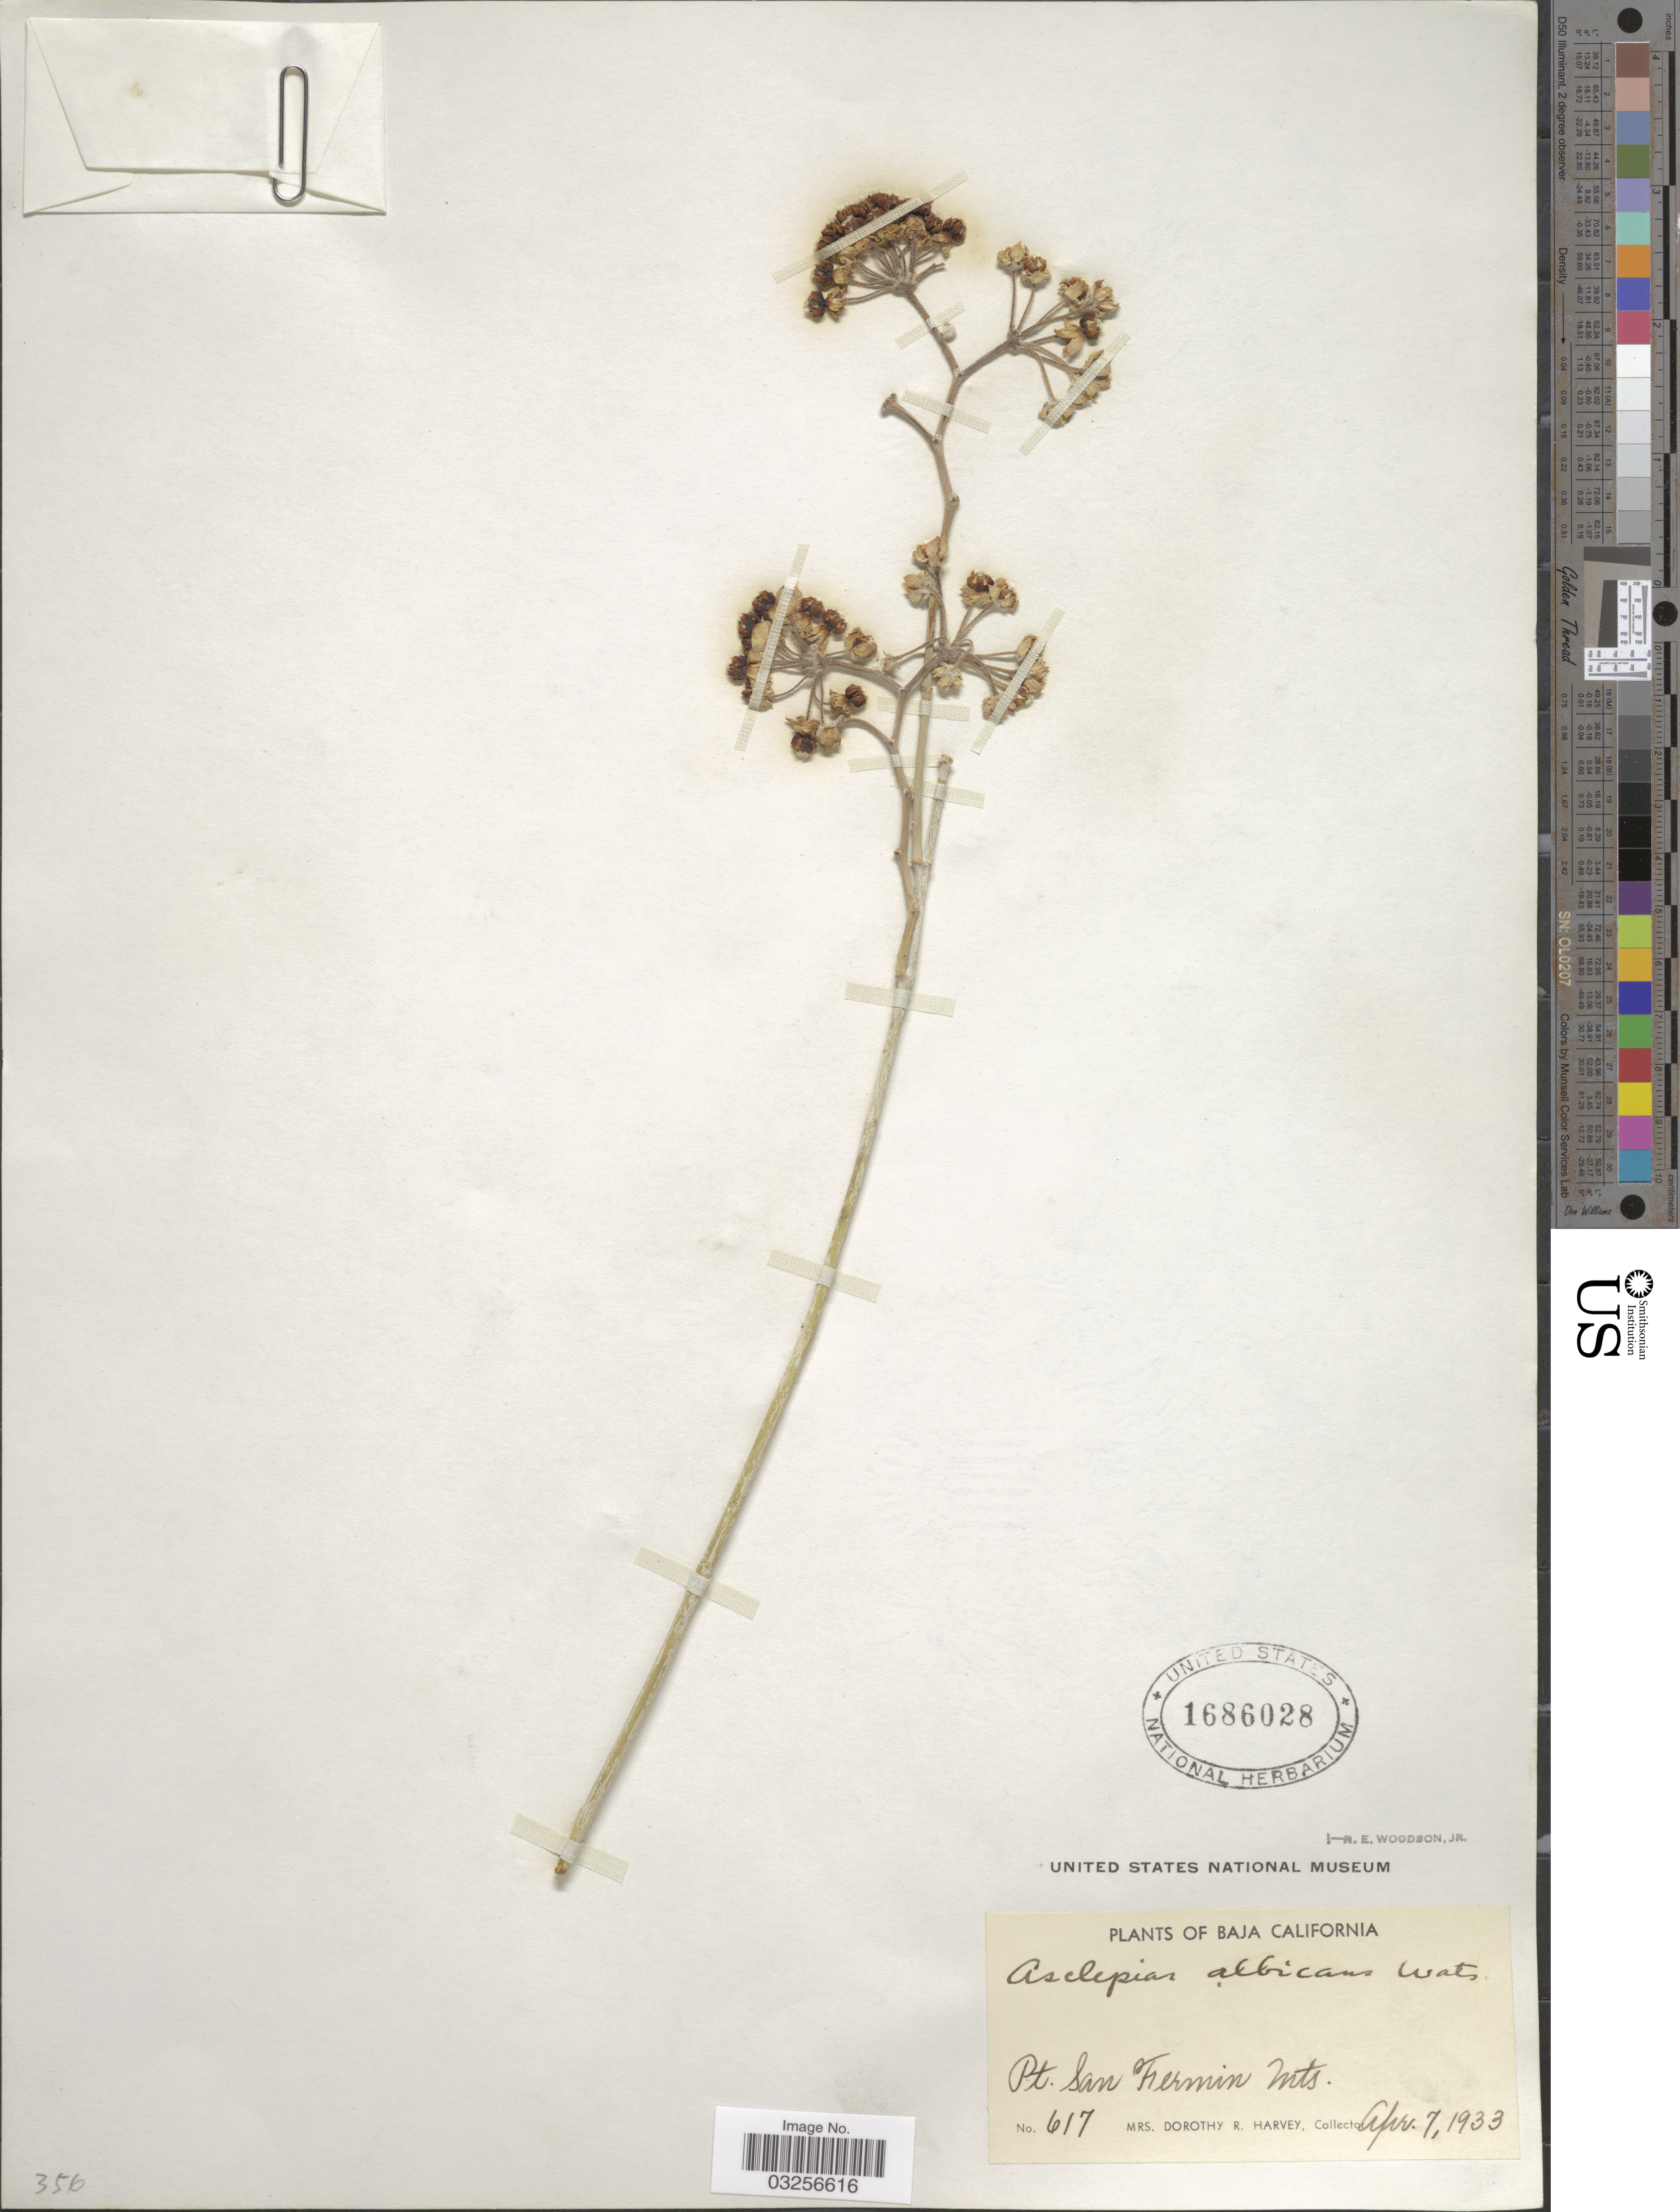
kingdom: Plantae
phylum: Tracheophyta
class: Magnoliopsida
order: Gentianales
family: Apocynaceae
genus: Asclepias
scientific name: Asclepias albicans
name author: S. Watson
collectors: Harvey, Mrs. D. R.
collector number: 617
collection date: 1933-04-07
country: Mexico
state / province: Baja California Norte / Baja California Sur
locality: Pt. San Fermin Mts.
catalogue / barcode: US 1686028